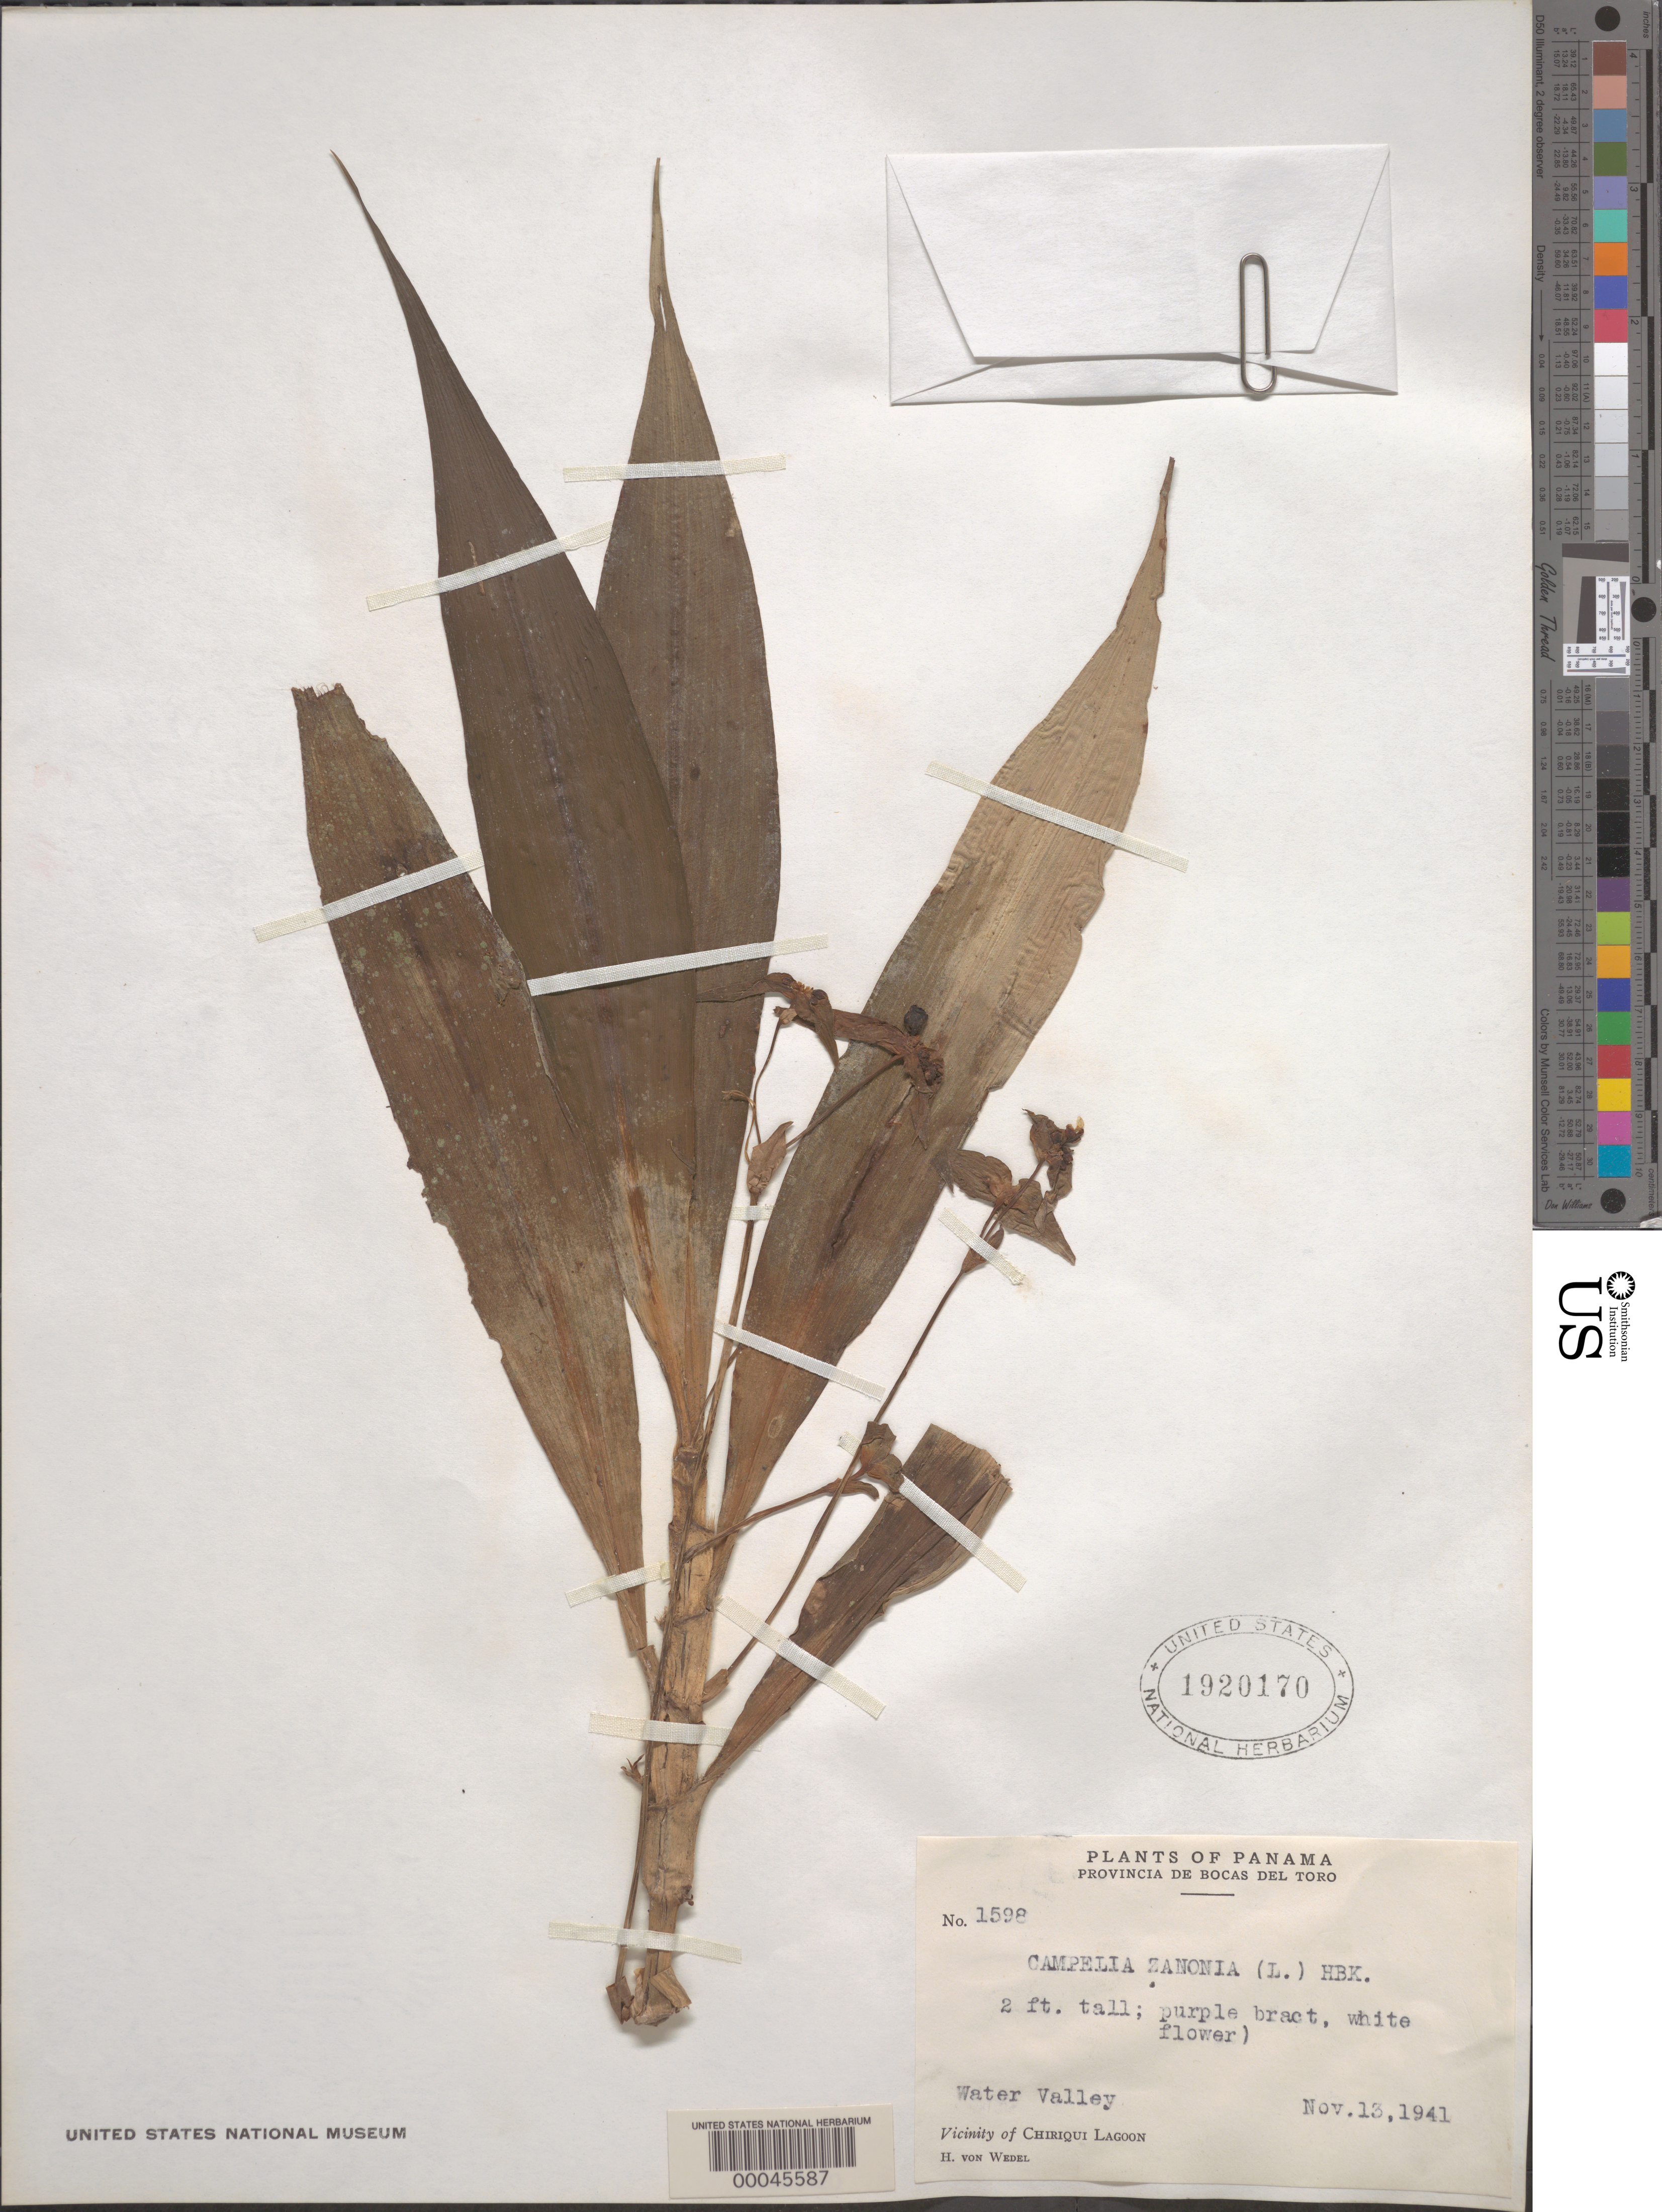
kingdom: Plantae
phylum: Tracheophyta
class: Liliopsida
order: Commelinales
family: Commelinaceae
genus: Tradescantia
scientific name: Tradescantia zanonia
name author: (L.) Sw.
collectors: H. von Wedel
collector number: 1598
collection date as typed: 13 Nov 1941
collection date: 1941-11-13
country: Panama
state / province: Bocas del Toro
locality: Water Valley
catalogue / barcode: US 1920170